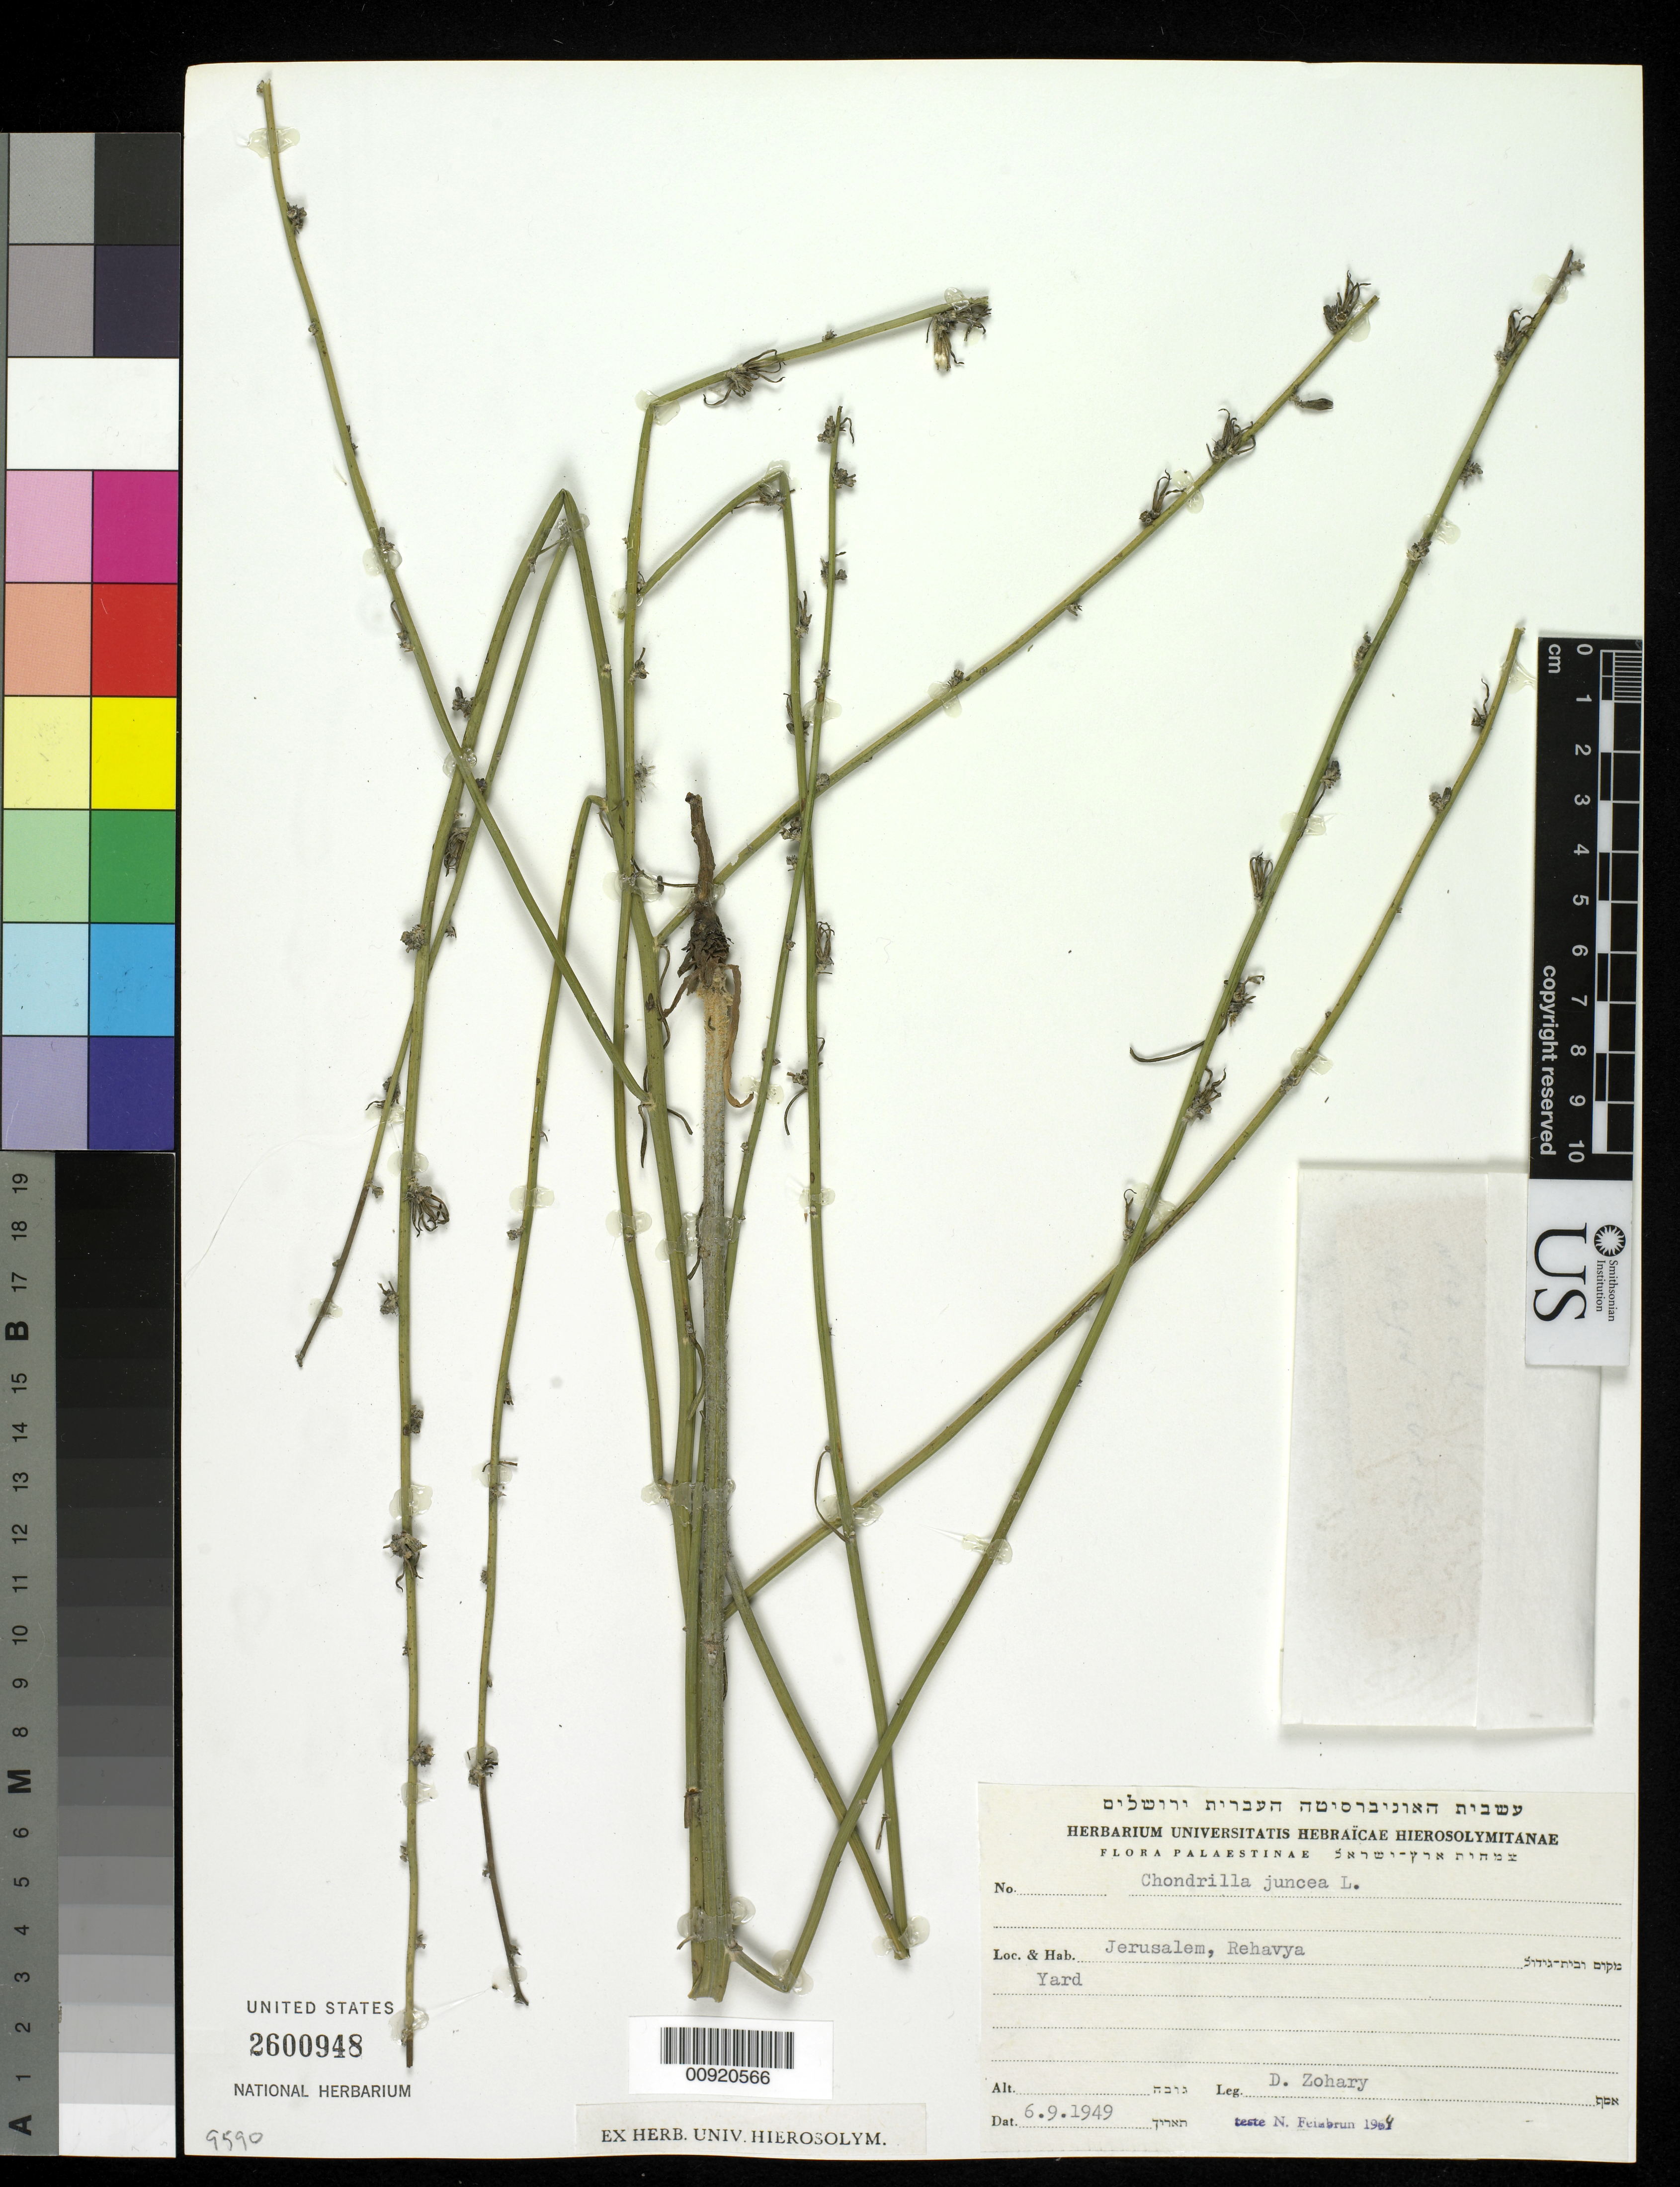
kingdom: Plantae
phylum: Tracheophyta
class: Magnoliopsida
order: Asterales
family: Asteraceae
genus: Chondrilla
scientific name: Chondrilla juncea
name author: L.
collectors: D. Zohary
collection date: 1949-09-06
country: Israel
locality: Jerusalem, Rehavya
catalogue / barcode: US 2600948